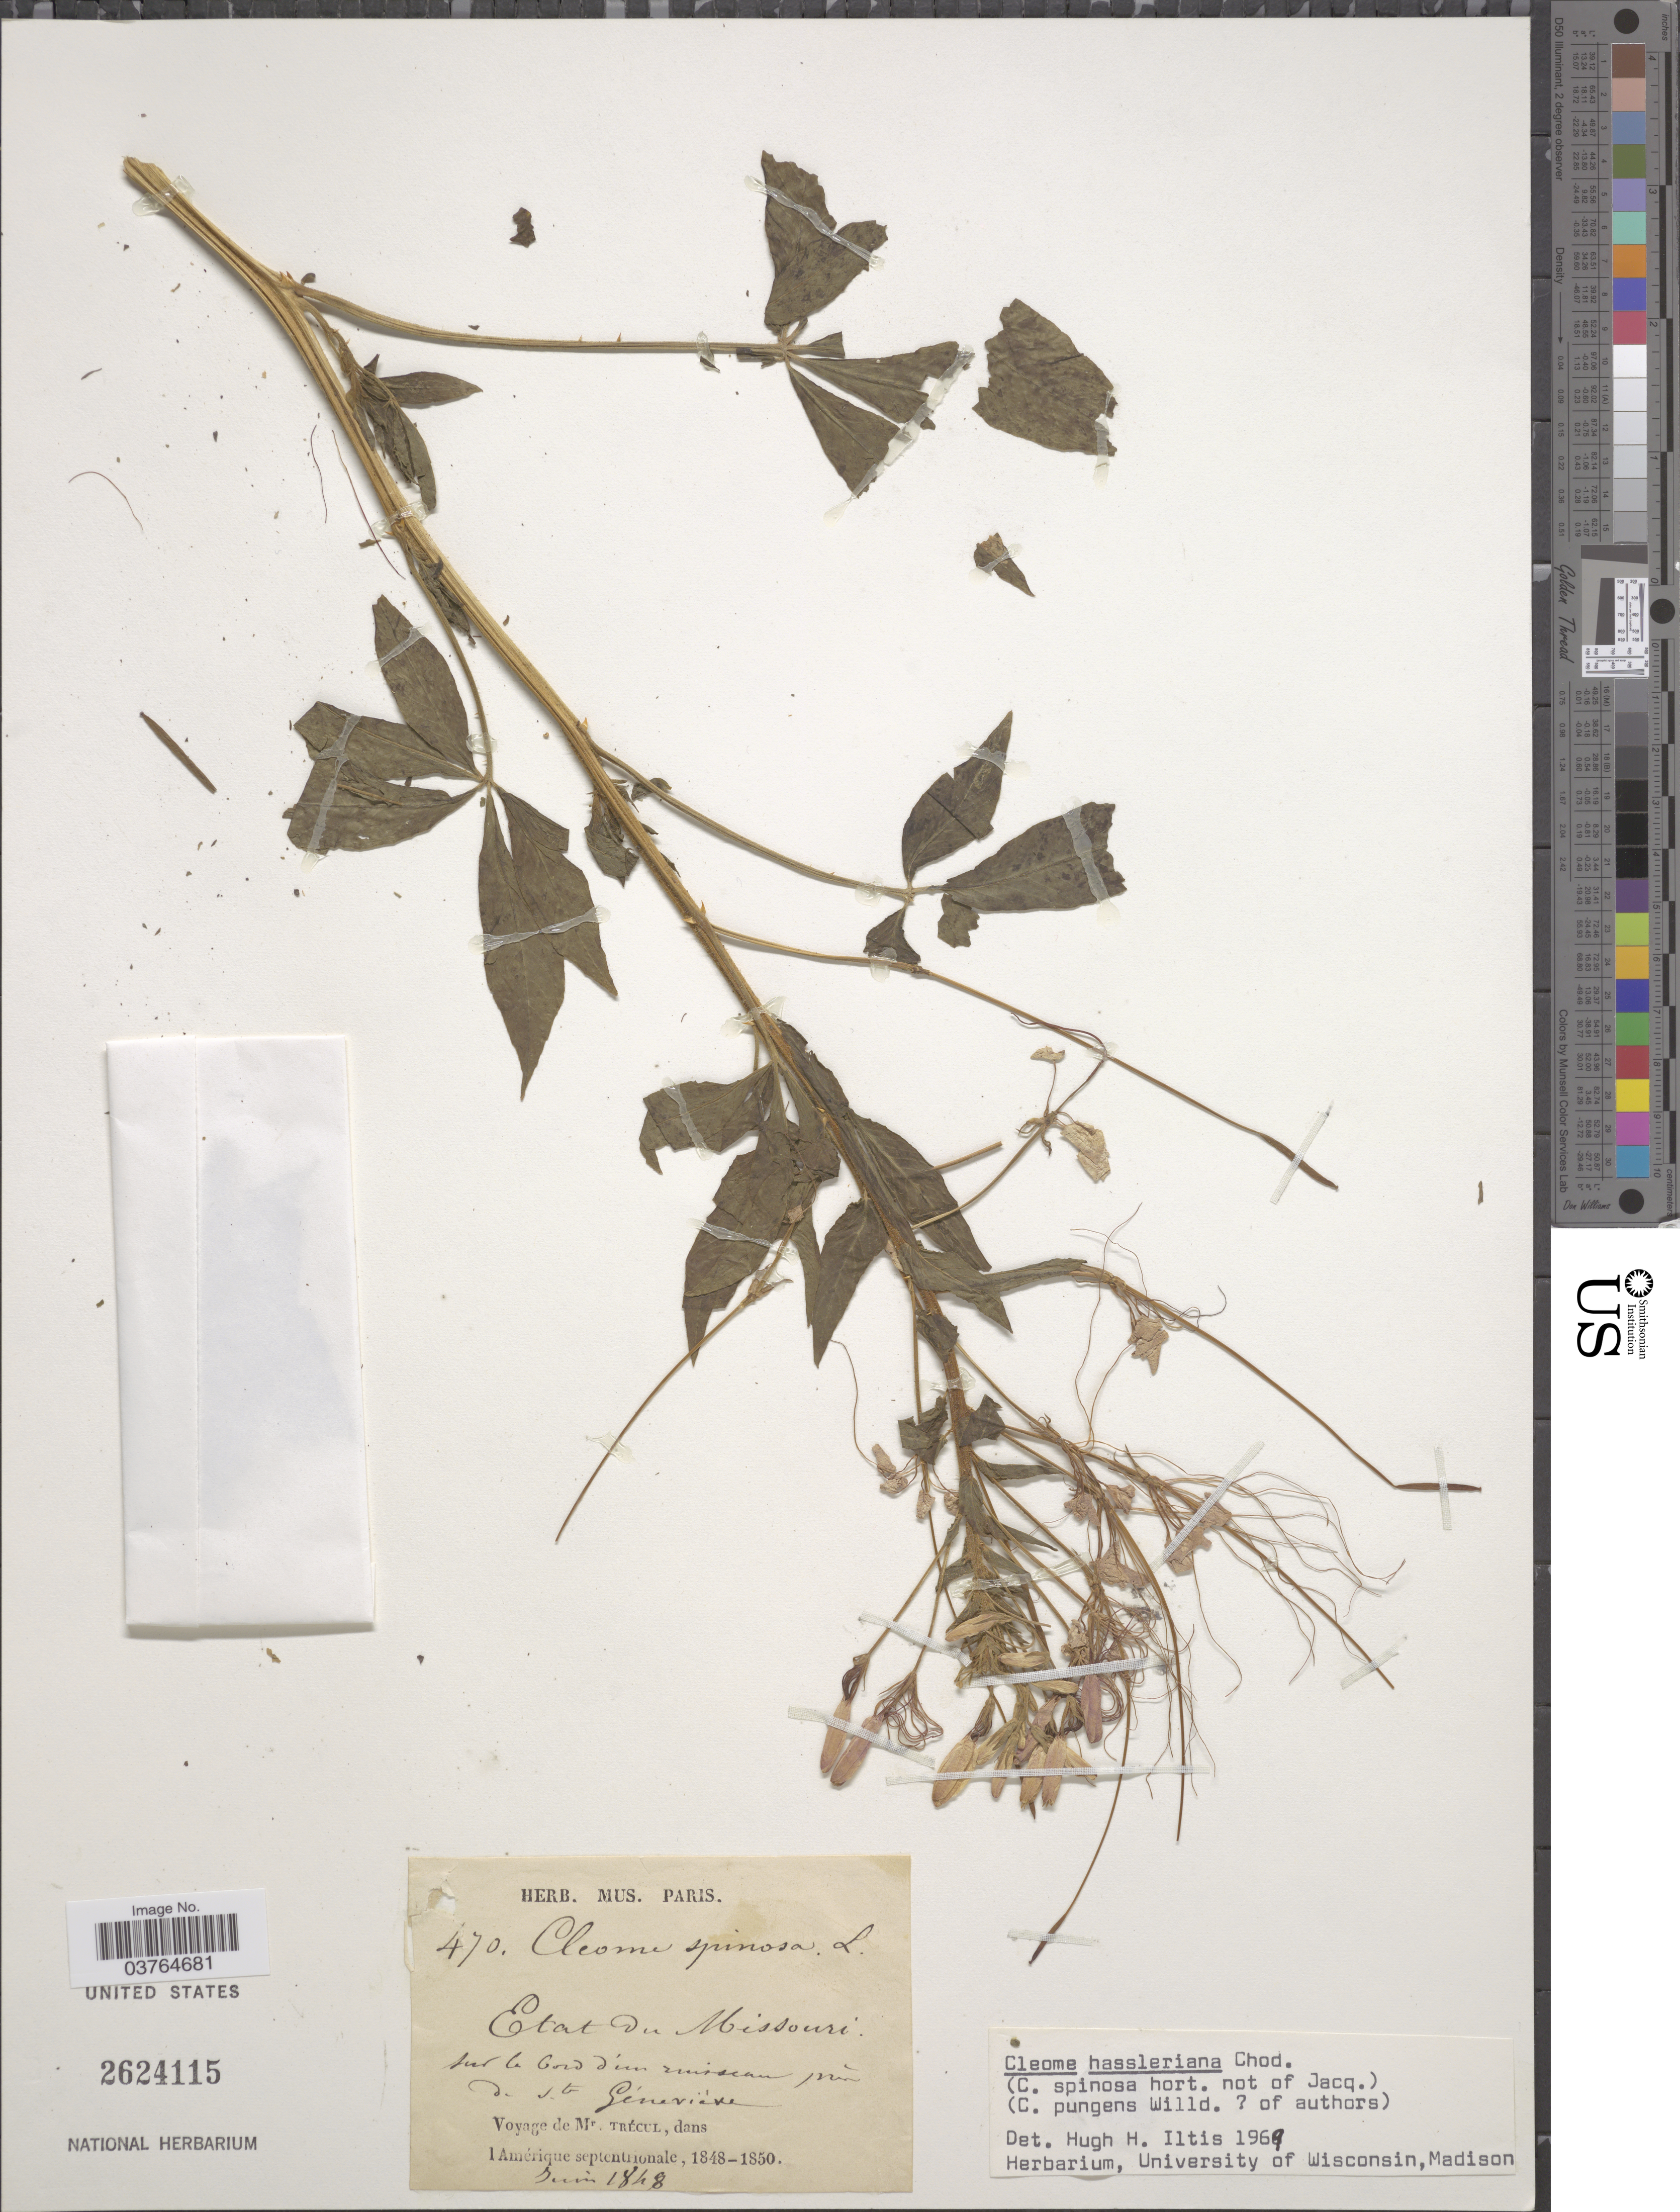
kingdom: Plantae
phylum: Tracheophyta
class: Magnoliopsida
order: Brassicales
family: Cleomaceae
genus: Tarenaya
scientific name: Tarenaya houtteana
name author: (Schltdl.) Soares Neto & Roalson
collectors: A. Trécul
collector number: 470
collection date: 1848-06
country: United States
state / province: Missouri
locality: Etat du Missouri sur le bord d'un ruisseau près de Ste Géneviève.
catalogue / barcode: US 2624115